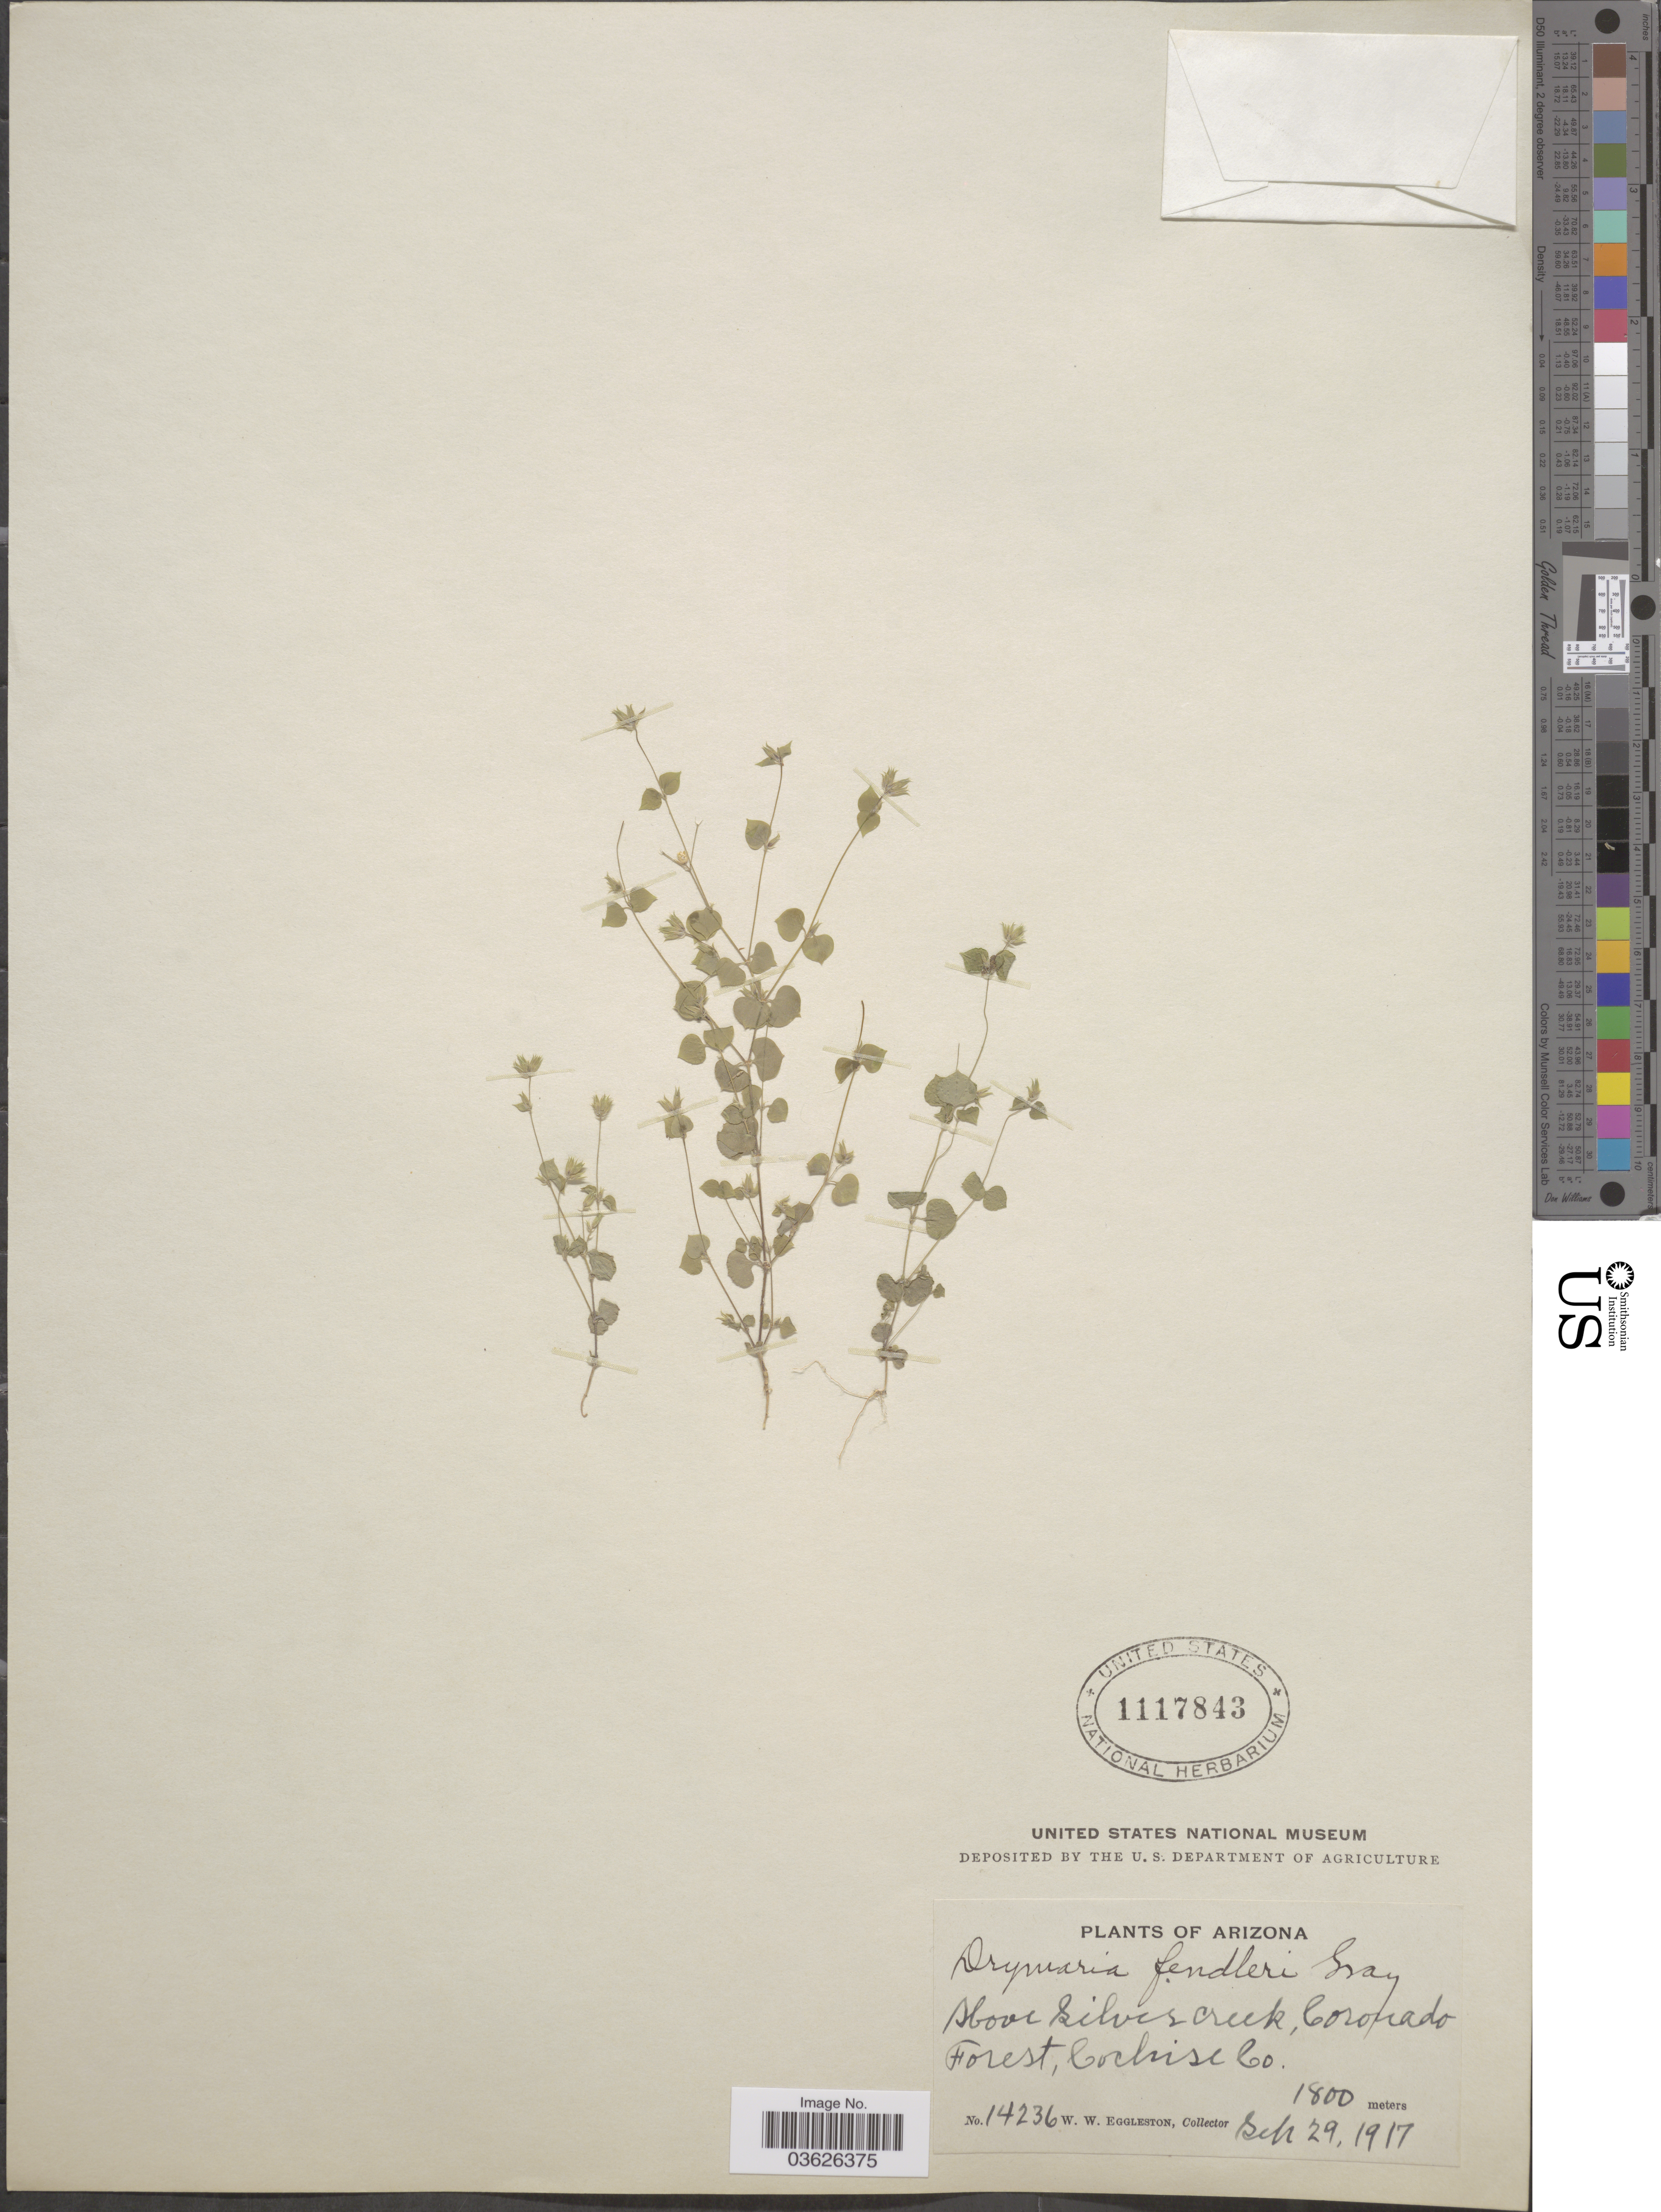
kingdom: Plantae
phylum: Tracheophyta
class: Magnoliopsida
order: Caryophyllales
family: Caryophyllaceae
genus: Drymaria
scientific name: Drymaria fendleri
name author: S. Watson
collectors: W. W. Eggleston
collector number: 14236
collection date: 1917-09-29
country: United States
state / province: Arizona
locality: Above Silver Creek, Coronado Forest, Cochise Co.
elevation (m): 1800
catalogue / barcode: US 1117843